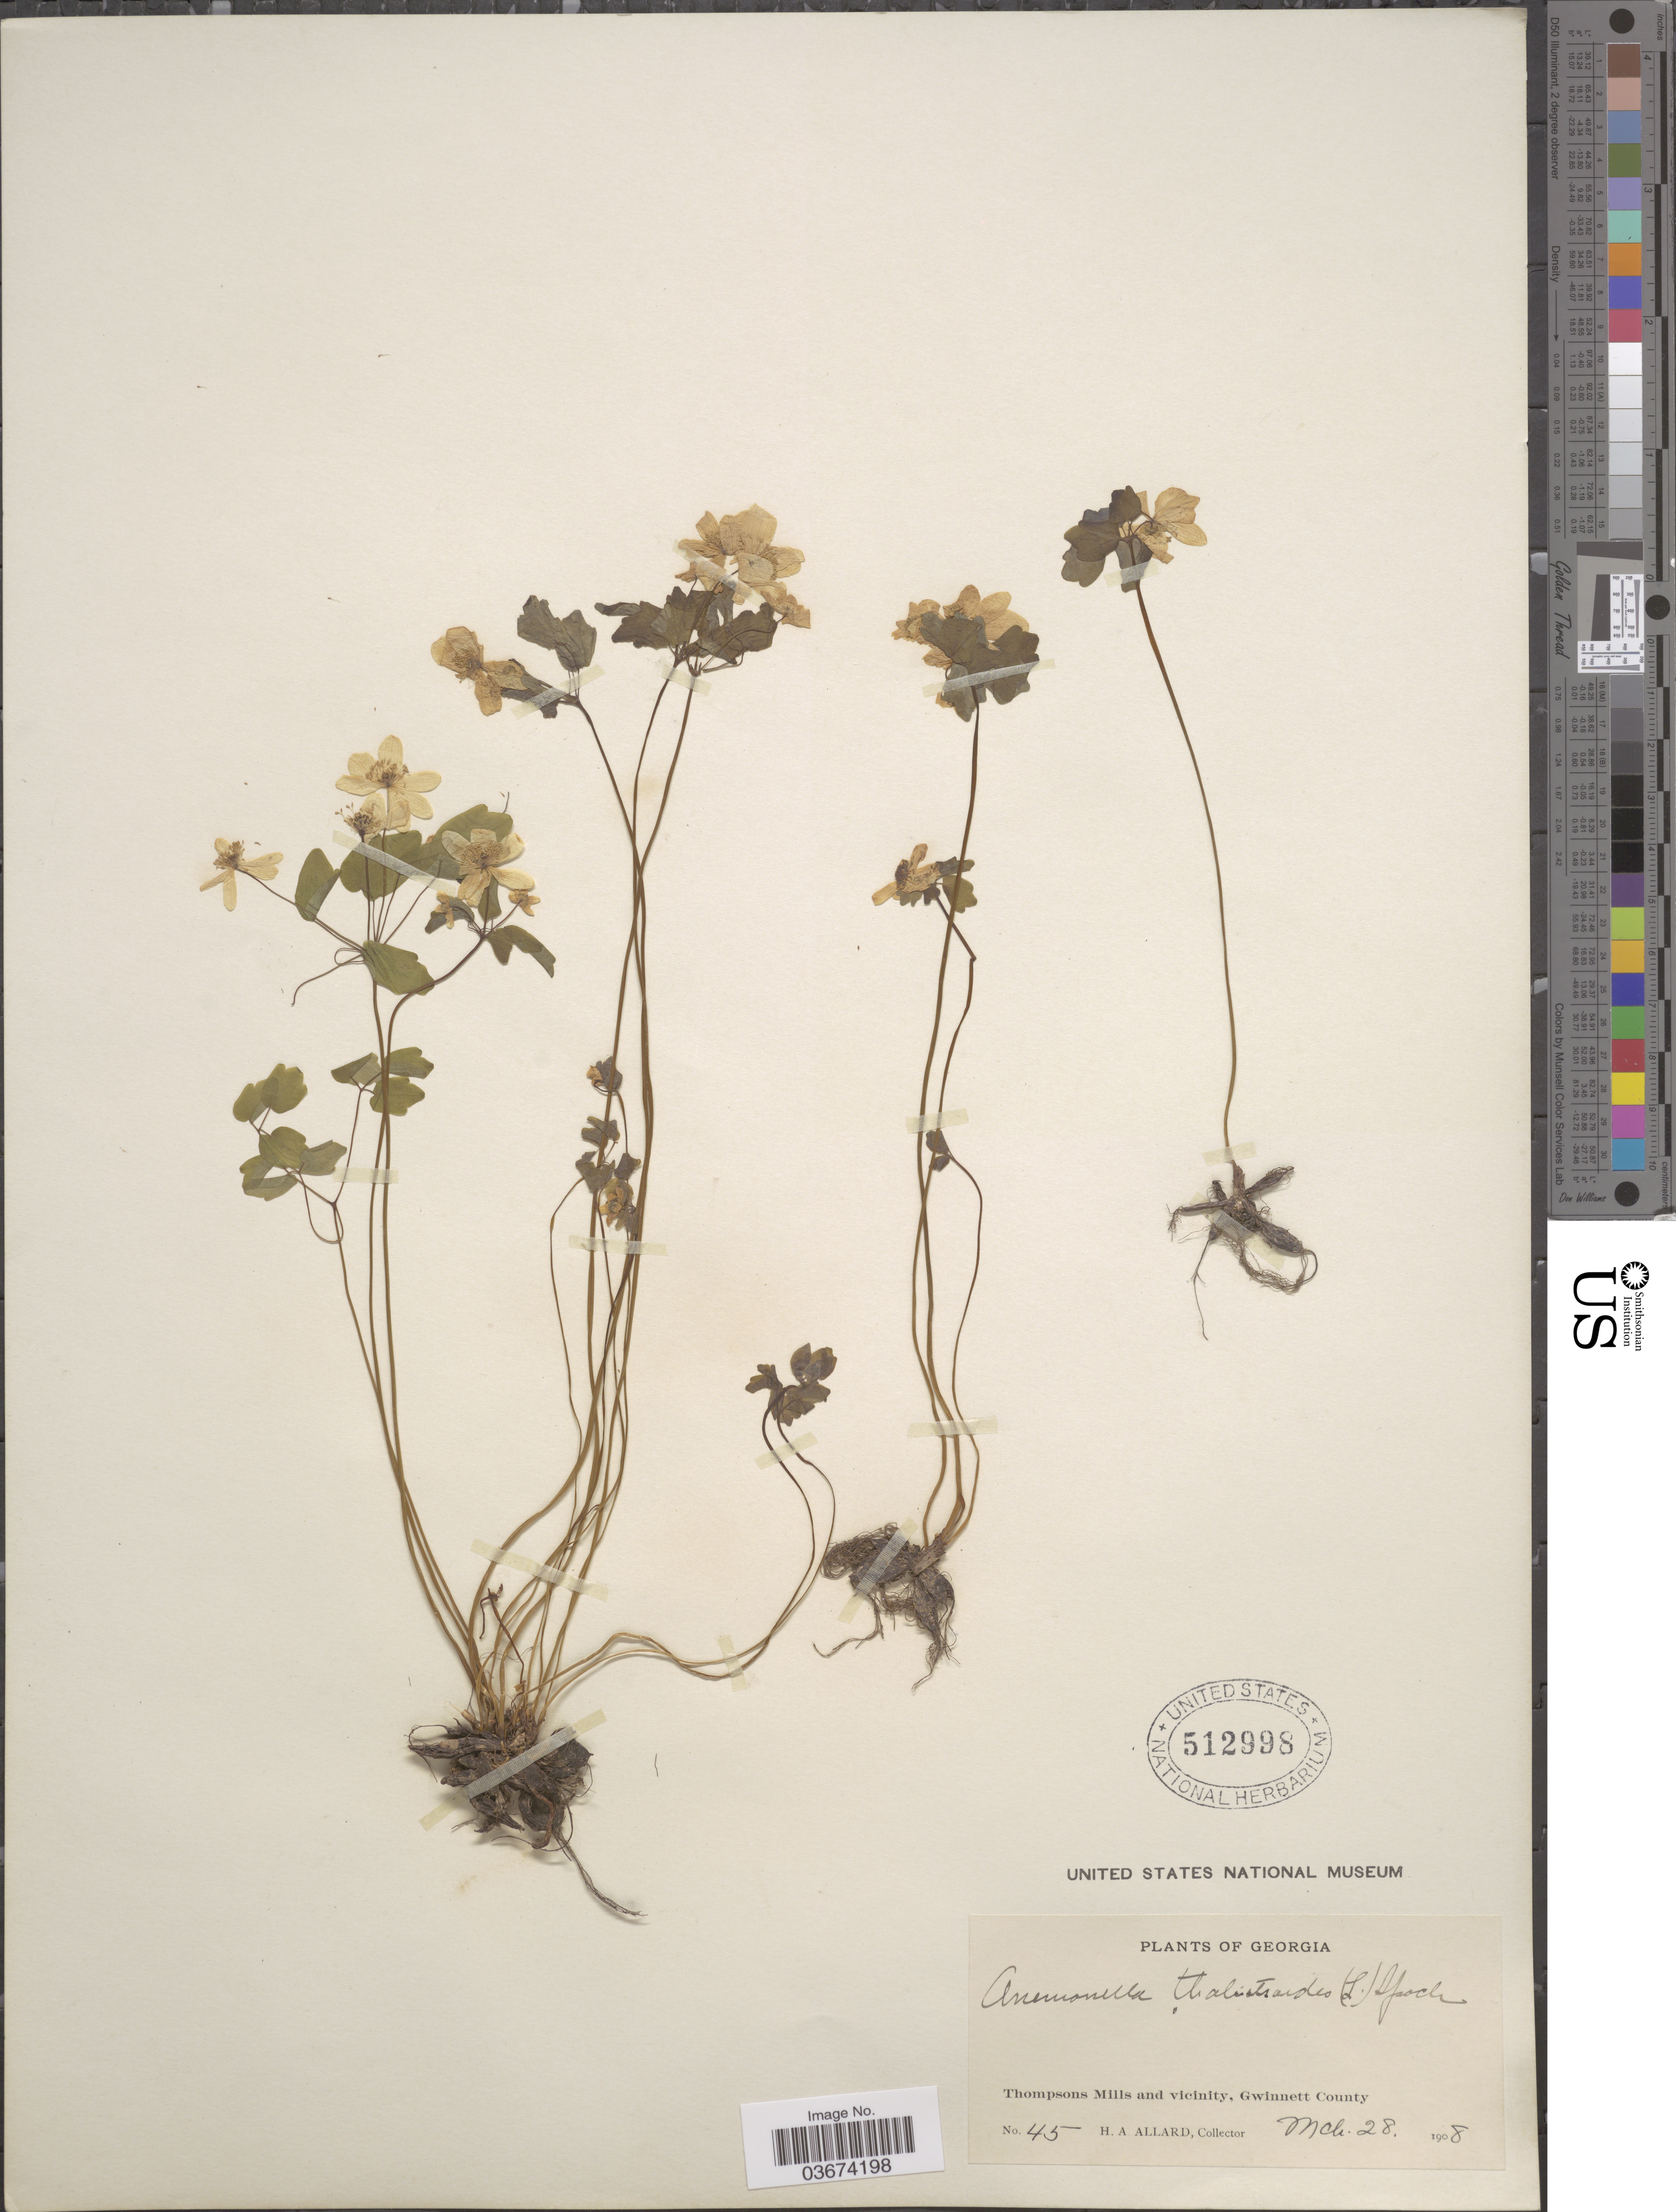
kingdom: Plantae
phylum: Tracheophyta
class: Magnoliopsida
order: Ranunculales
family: Ranunculaceae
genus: Thalictrum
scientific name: Thalictrum thalictroides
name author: (L.) A.J. Eames & B. Boivin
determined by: Strong, M. T., (US), Smithsonian Institution - National Museum of Natural History (UNITED STATES)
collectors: H. A. Allard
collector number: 45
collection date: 1908-03-28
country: United States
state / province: Georgia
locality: Thompsons Mills and vicinity, Gwinnett County.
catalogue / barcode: US 512998